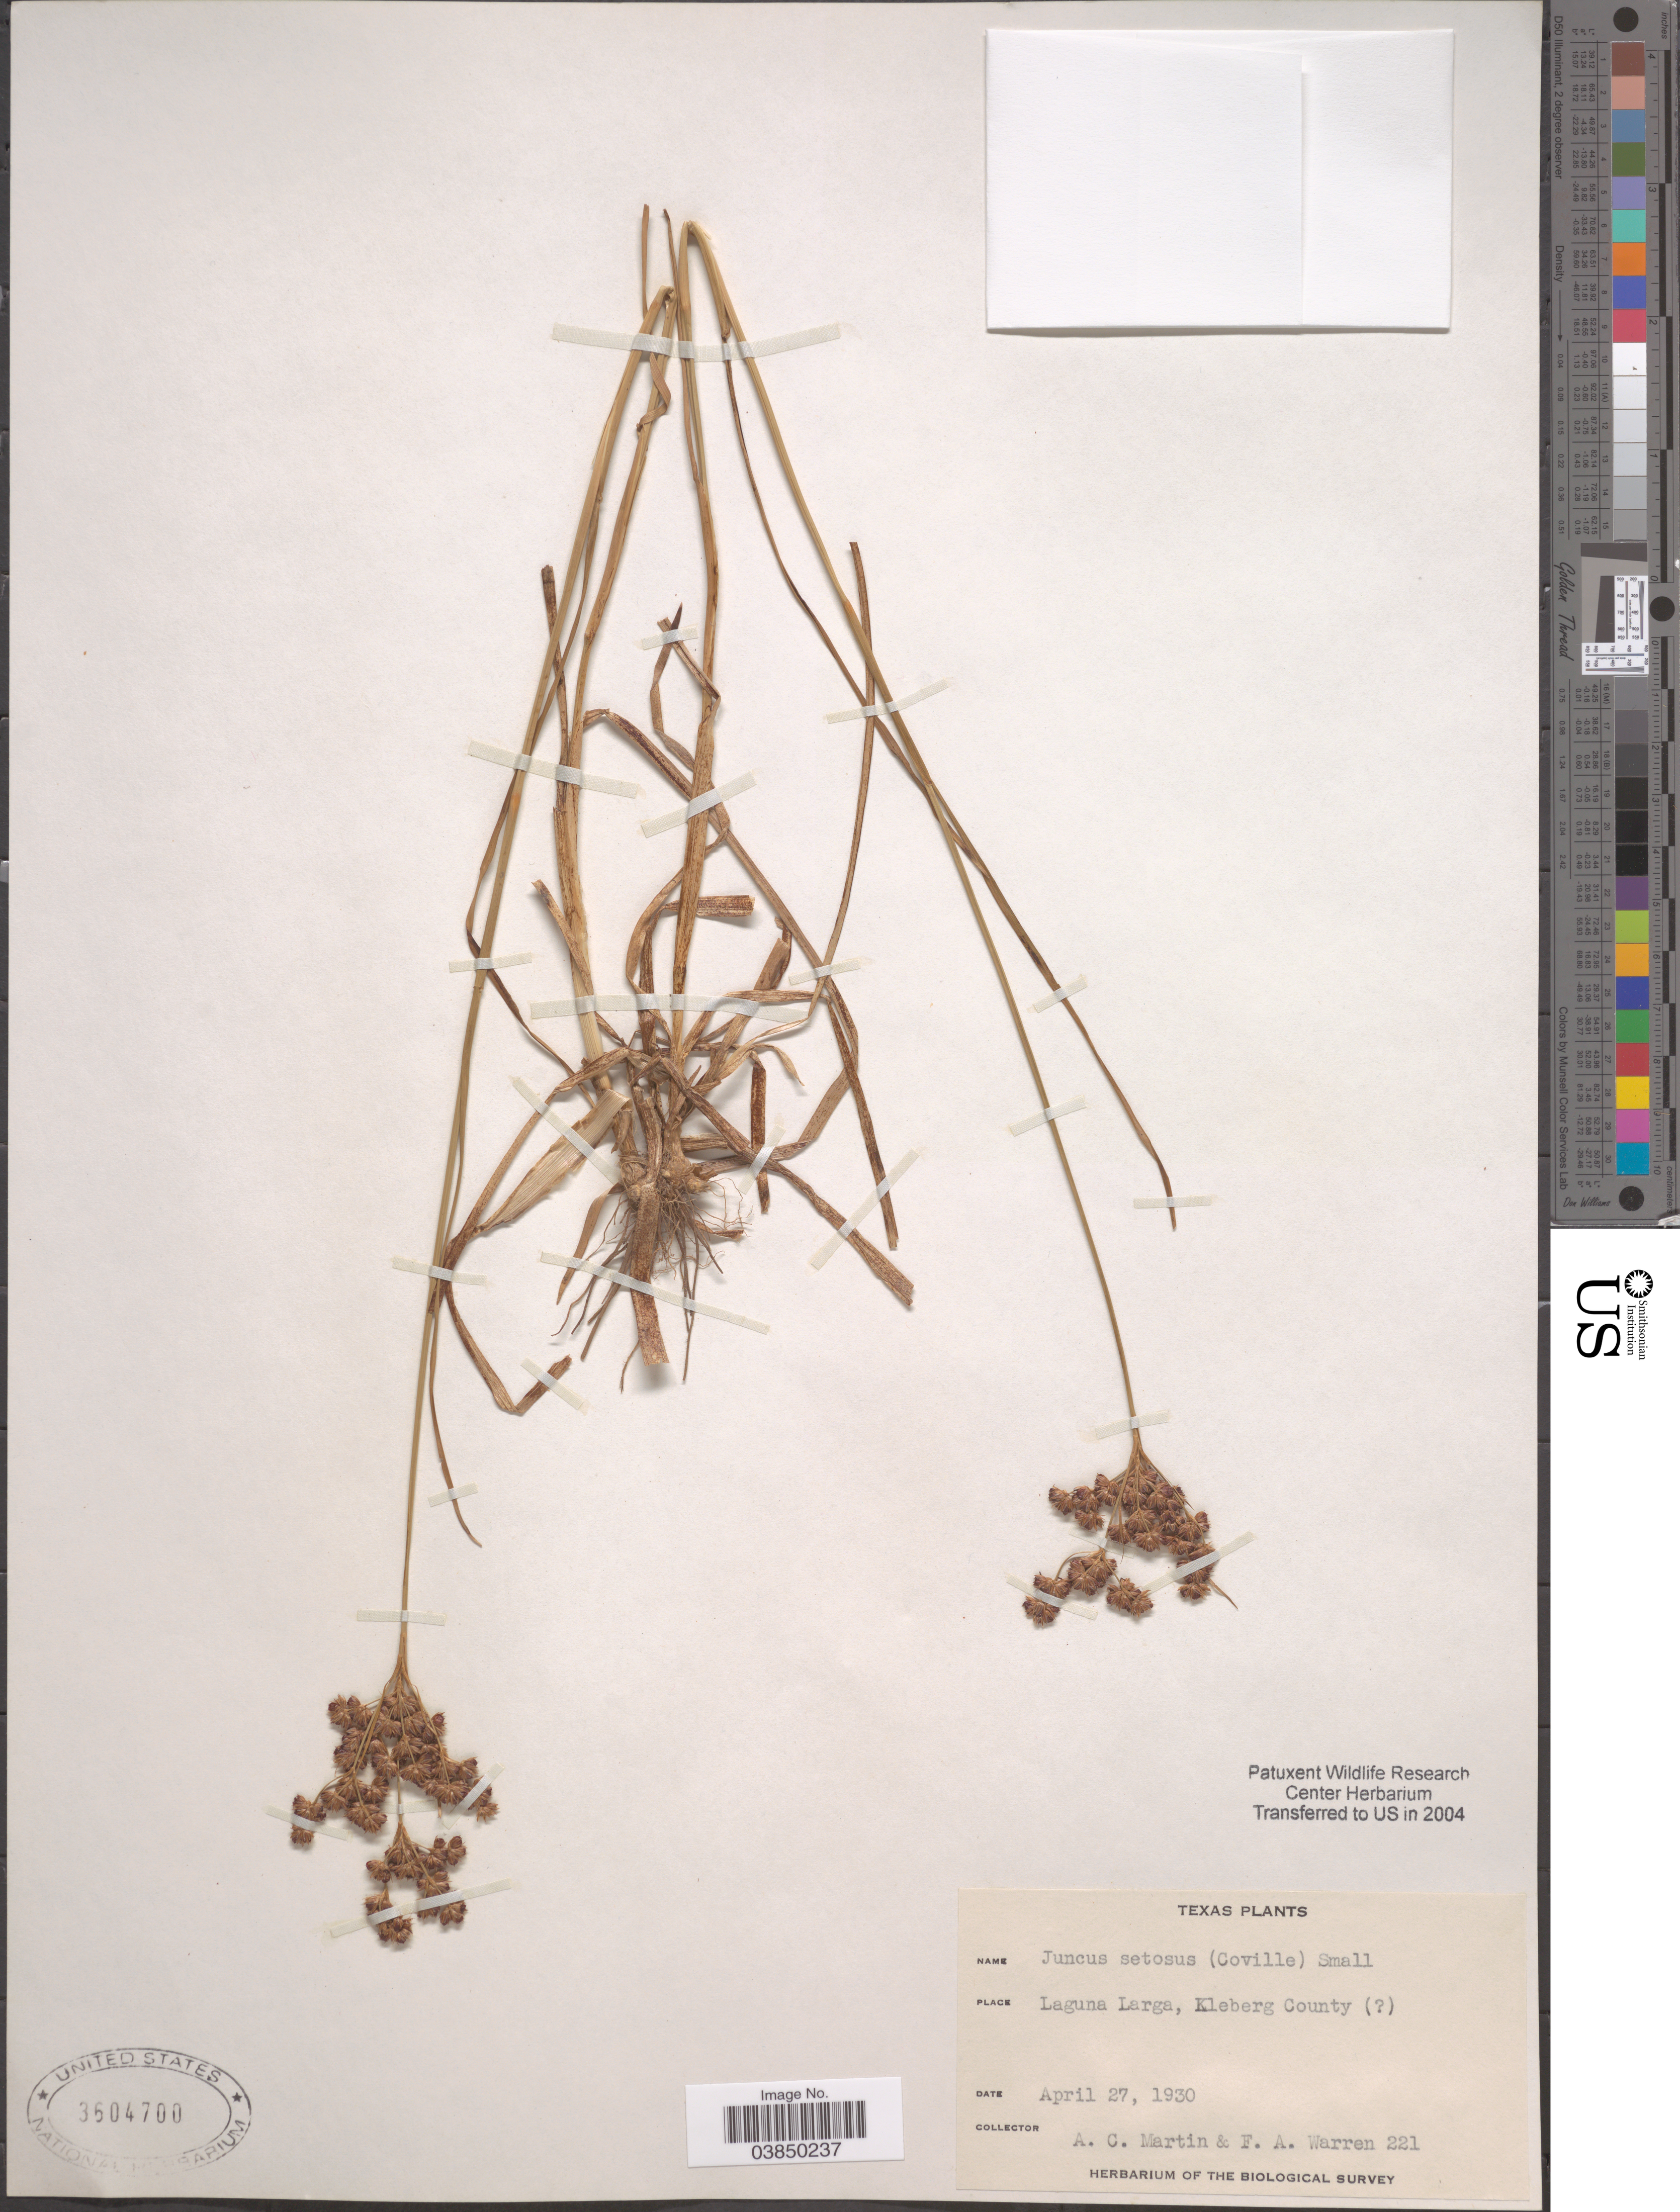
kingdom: Plantae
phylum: Tracheophyta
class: Liliopsida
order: Poales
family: Juncaceae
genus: Juncus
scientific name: Juncus biflorus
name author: Ell.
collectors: A. C. Martin & F. Warren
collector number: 221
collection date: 1930-04-27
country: United States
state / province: Texas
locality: Laguna Larga, Kleberg County( [unsure placement]).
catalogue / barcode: US 3604700